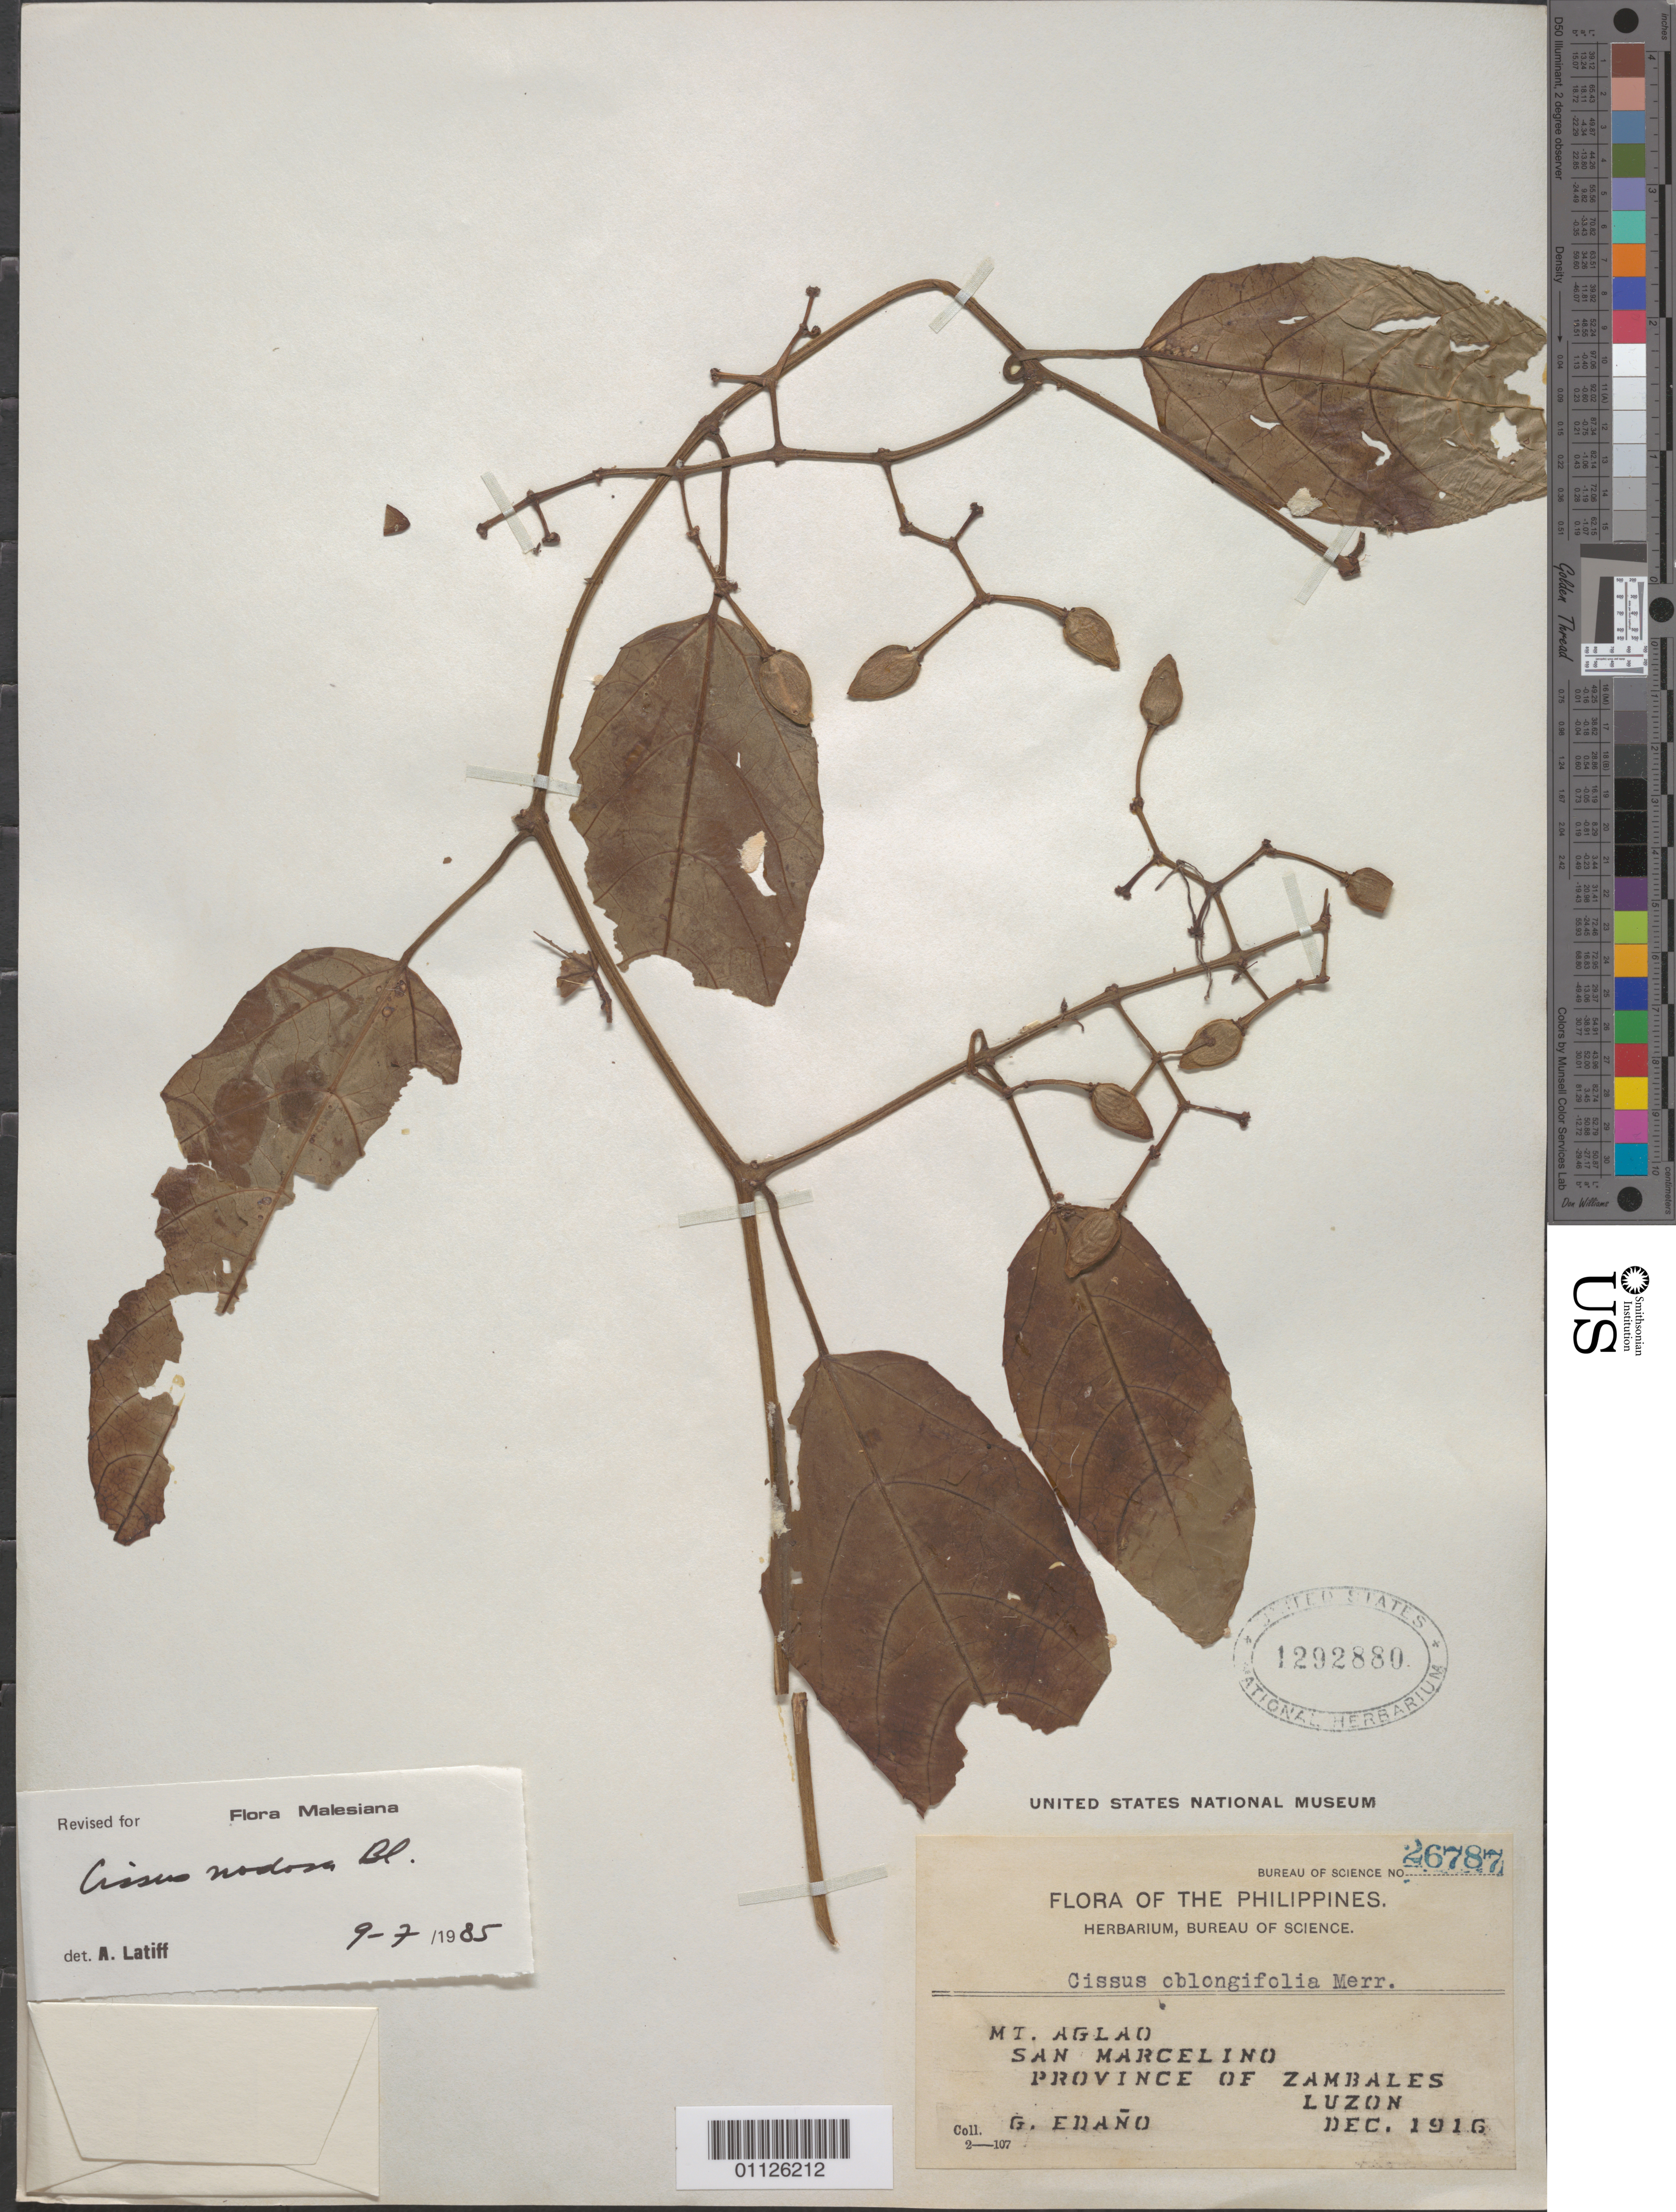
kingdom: Plantae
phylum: Tracheophyta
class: Magnoliopsida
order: Vitales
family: Vitaceae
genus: Cissus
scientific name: Cissus nodosa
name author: Blume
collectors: G. Edaño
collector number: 26787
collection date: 1916-12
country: Philippines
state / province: Central Luzon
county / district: Zambales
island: Luzon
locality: Mt Aglao, San Marcelino, Luzon.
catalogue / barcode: US 1292880